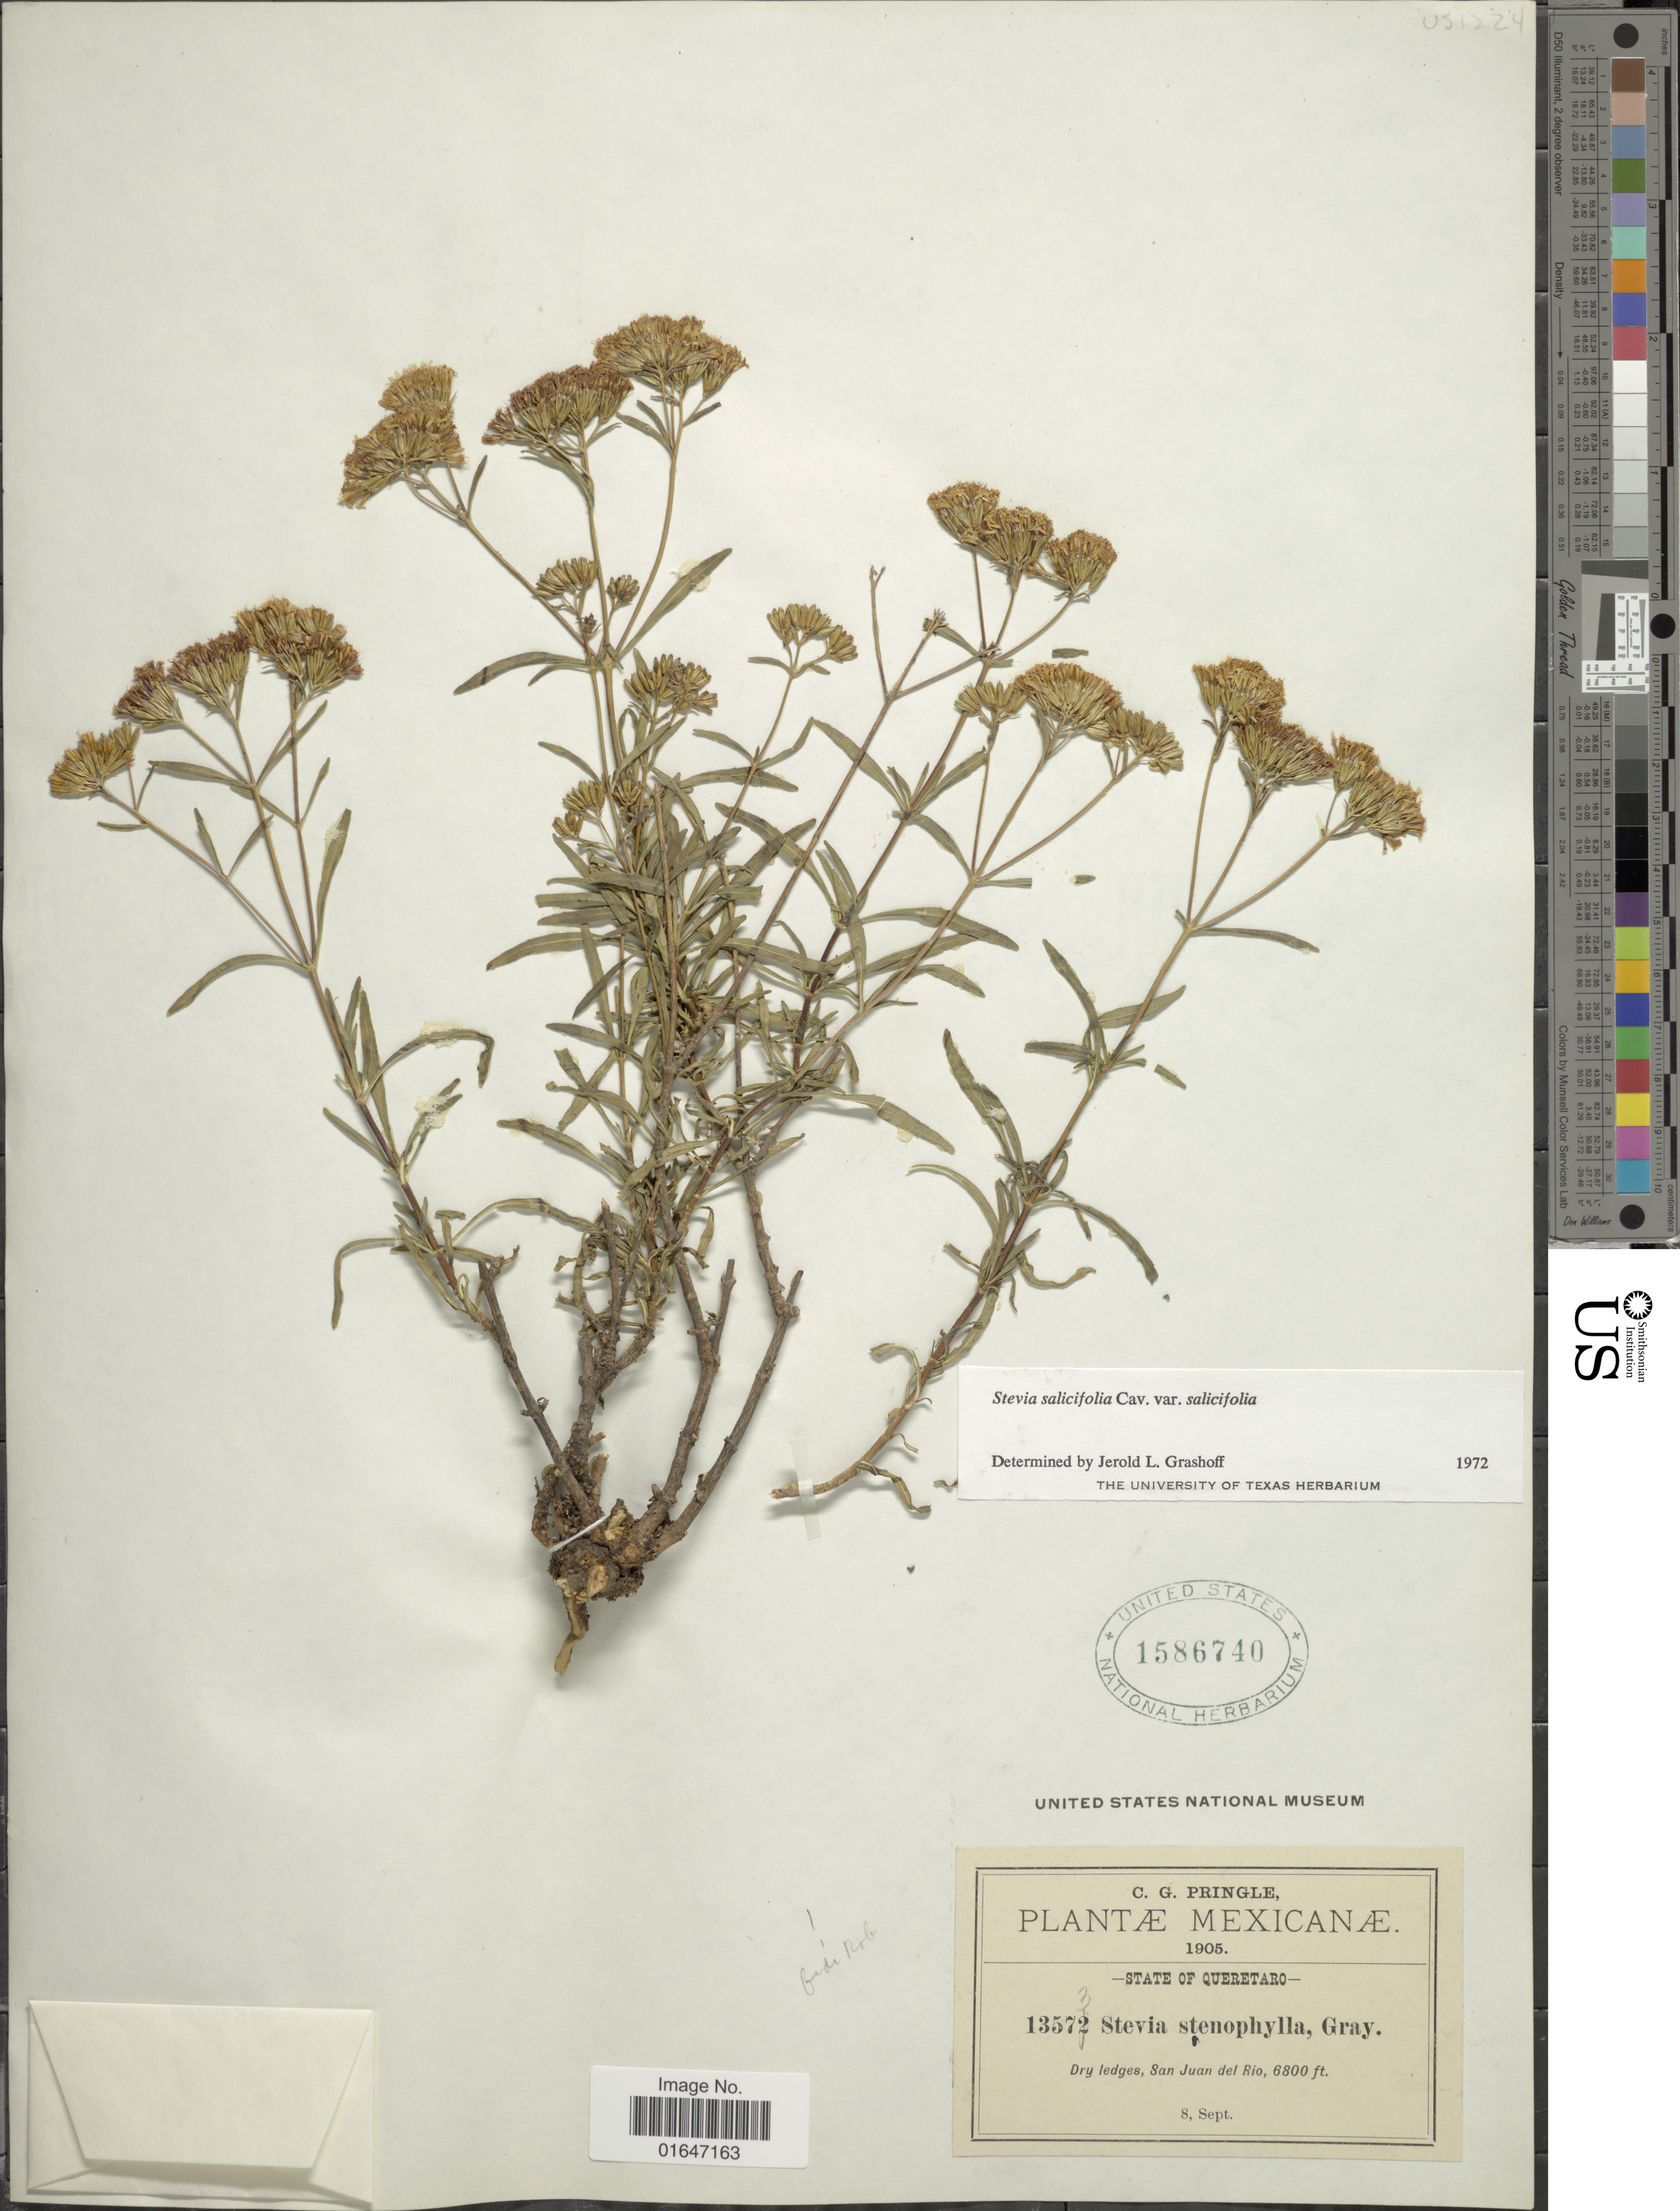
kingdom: Plantae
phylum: Tracheophyta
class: Magnoliopsida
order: Asterales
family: Asteraceae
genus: Stevia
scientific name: Stevia salicifolia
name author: Cav.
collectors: C. G. Pringle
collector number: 13573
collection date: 1905-09-08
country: Mexico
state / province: Querétaro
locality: State of Queretaro, Dry Ledges, San Juan del Rio.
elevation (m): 2073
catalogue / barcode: US 1586740